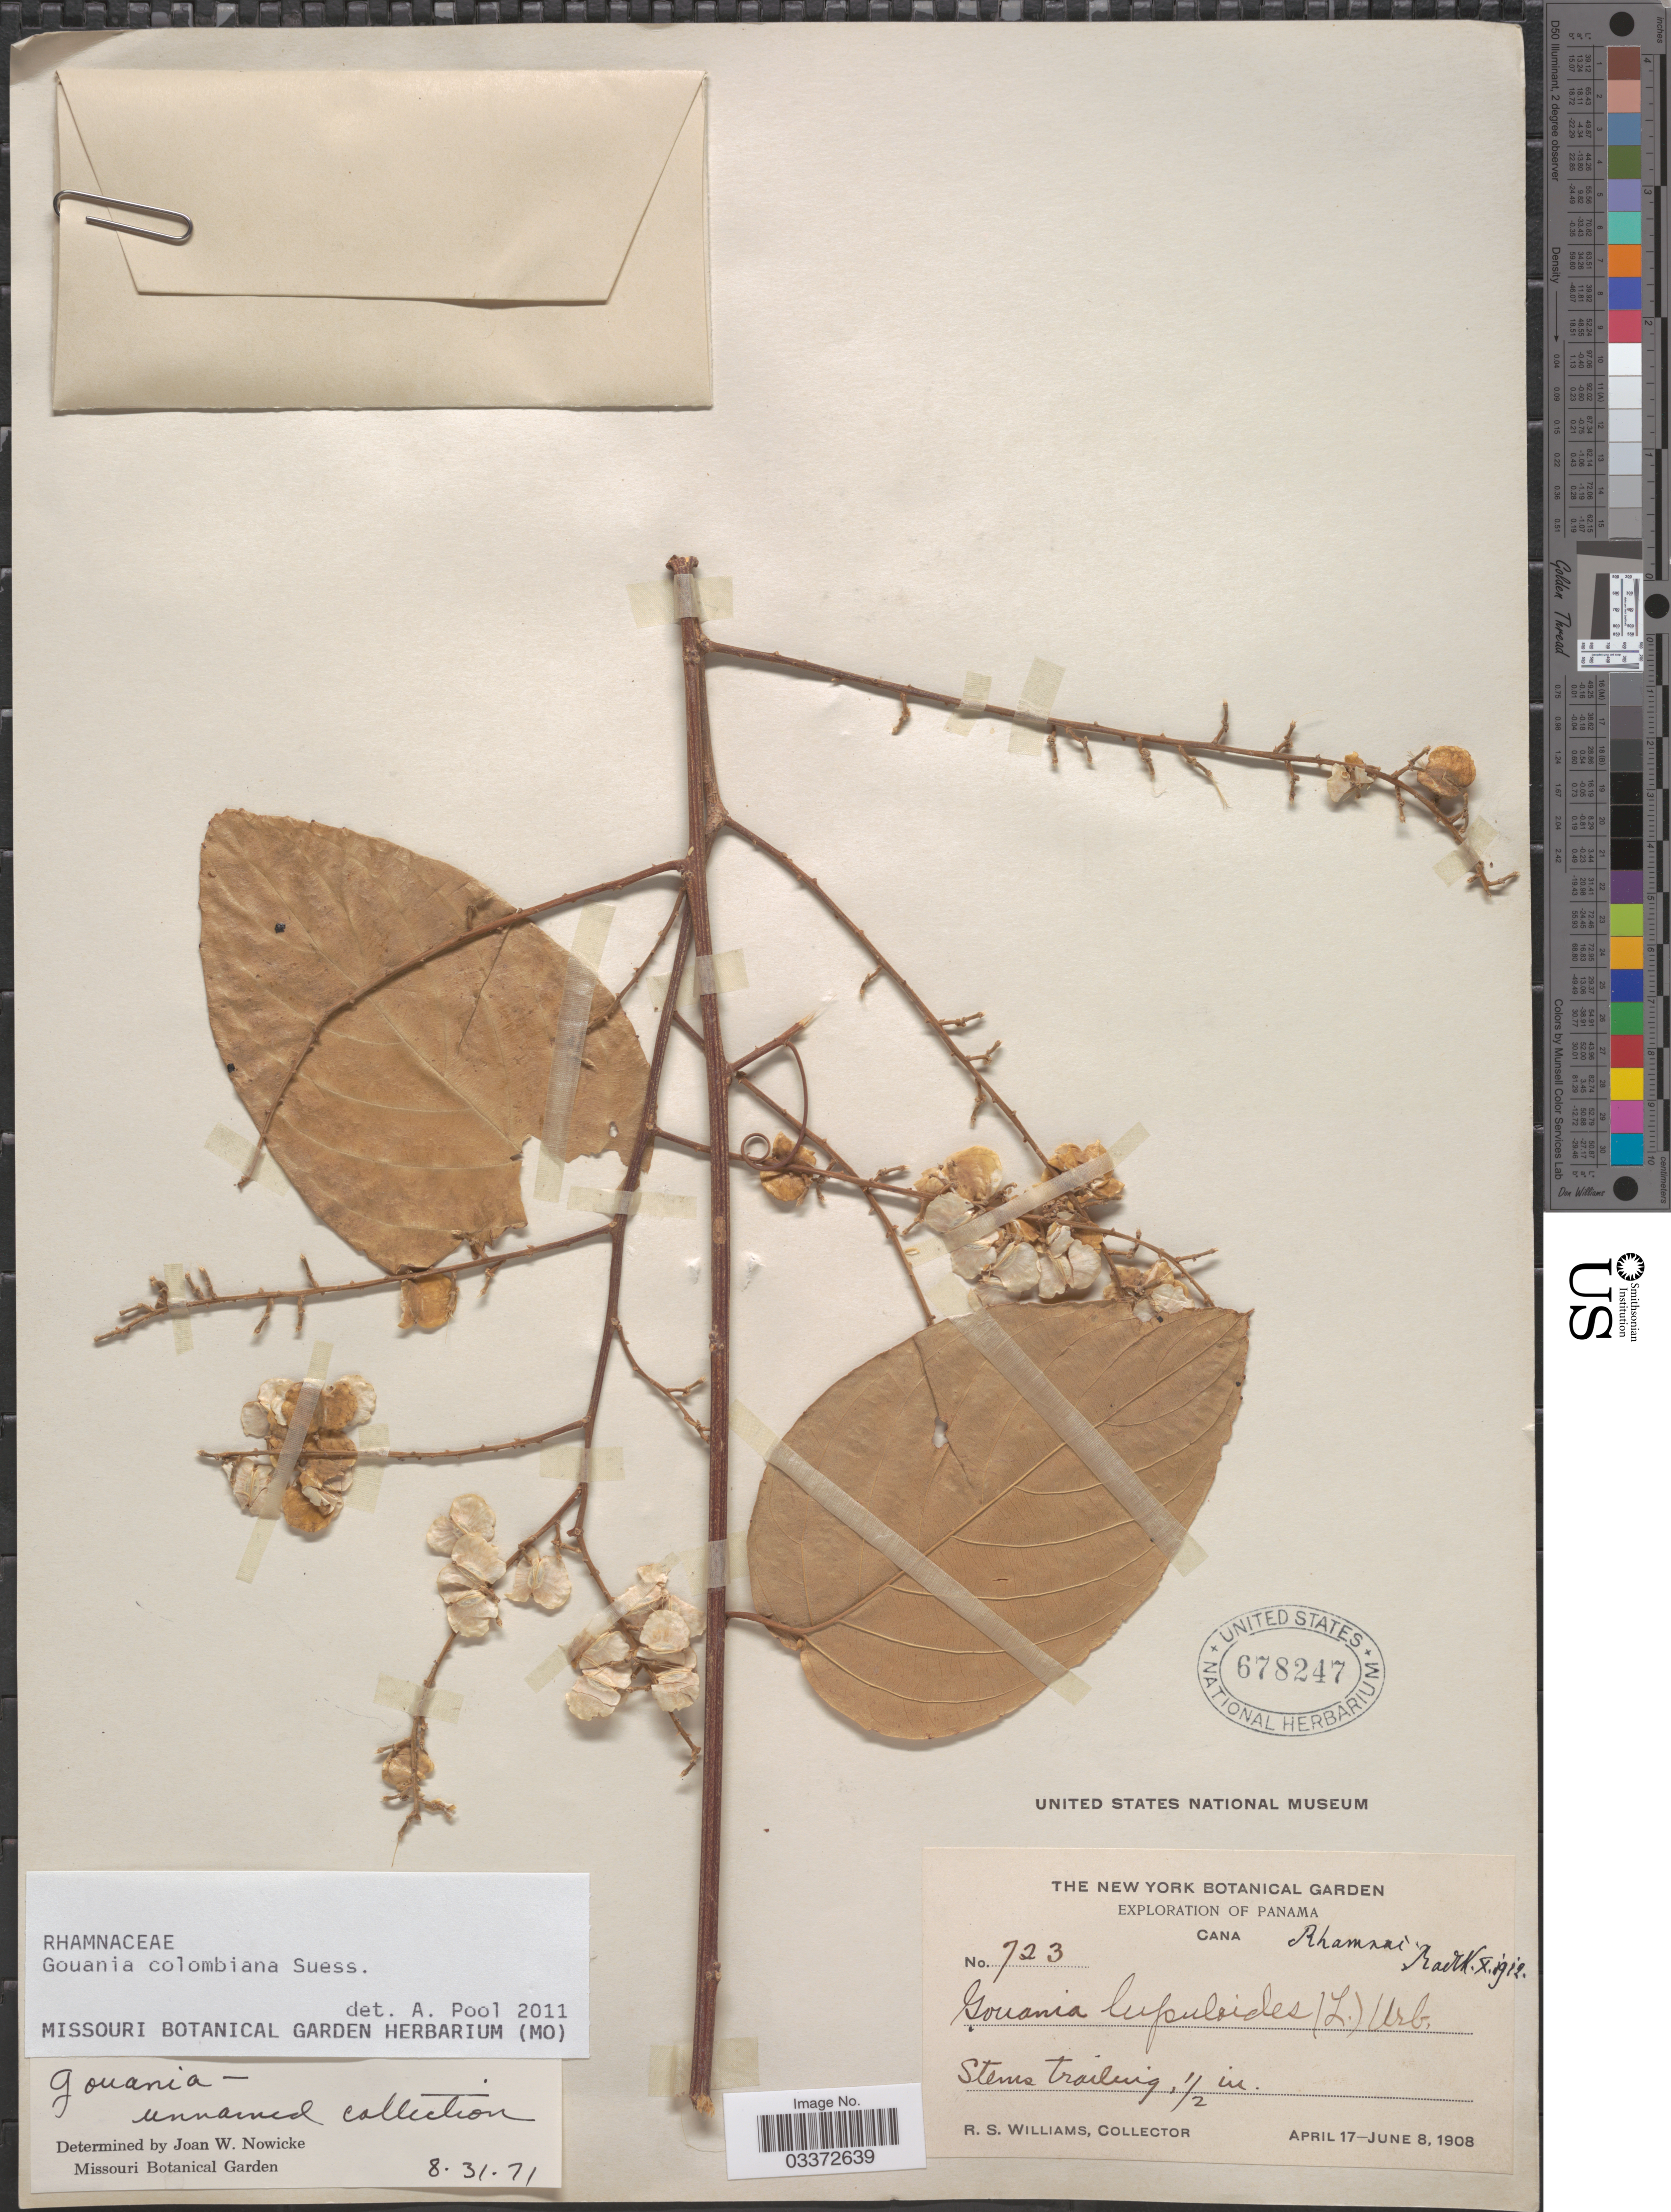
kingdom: Plantae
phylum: Tracheophyta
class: Magnoliopsida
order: Rosales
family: Rhamnaceae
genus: Gouania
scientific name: Gouania colombiana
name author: Suess.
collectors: R. S. Williams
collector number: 723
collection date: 1908-04-17/1908-06-08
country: Panama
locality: Cana.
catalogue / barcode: US 678247